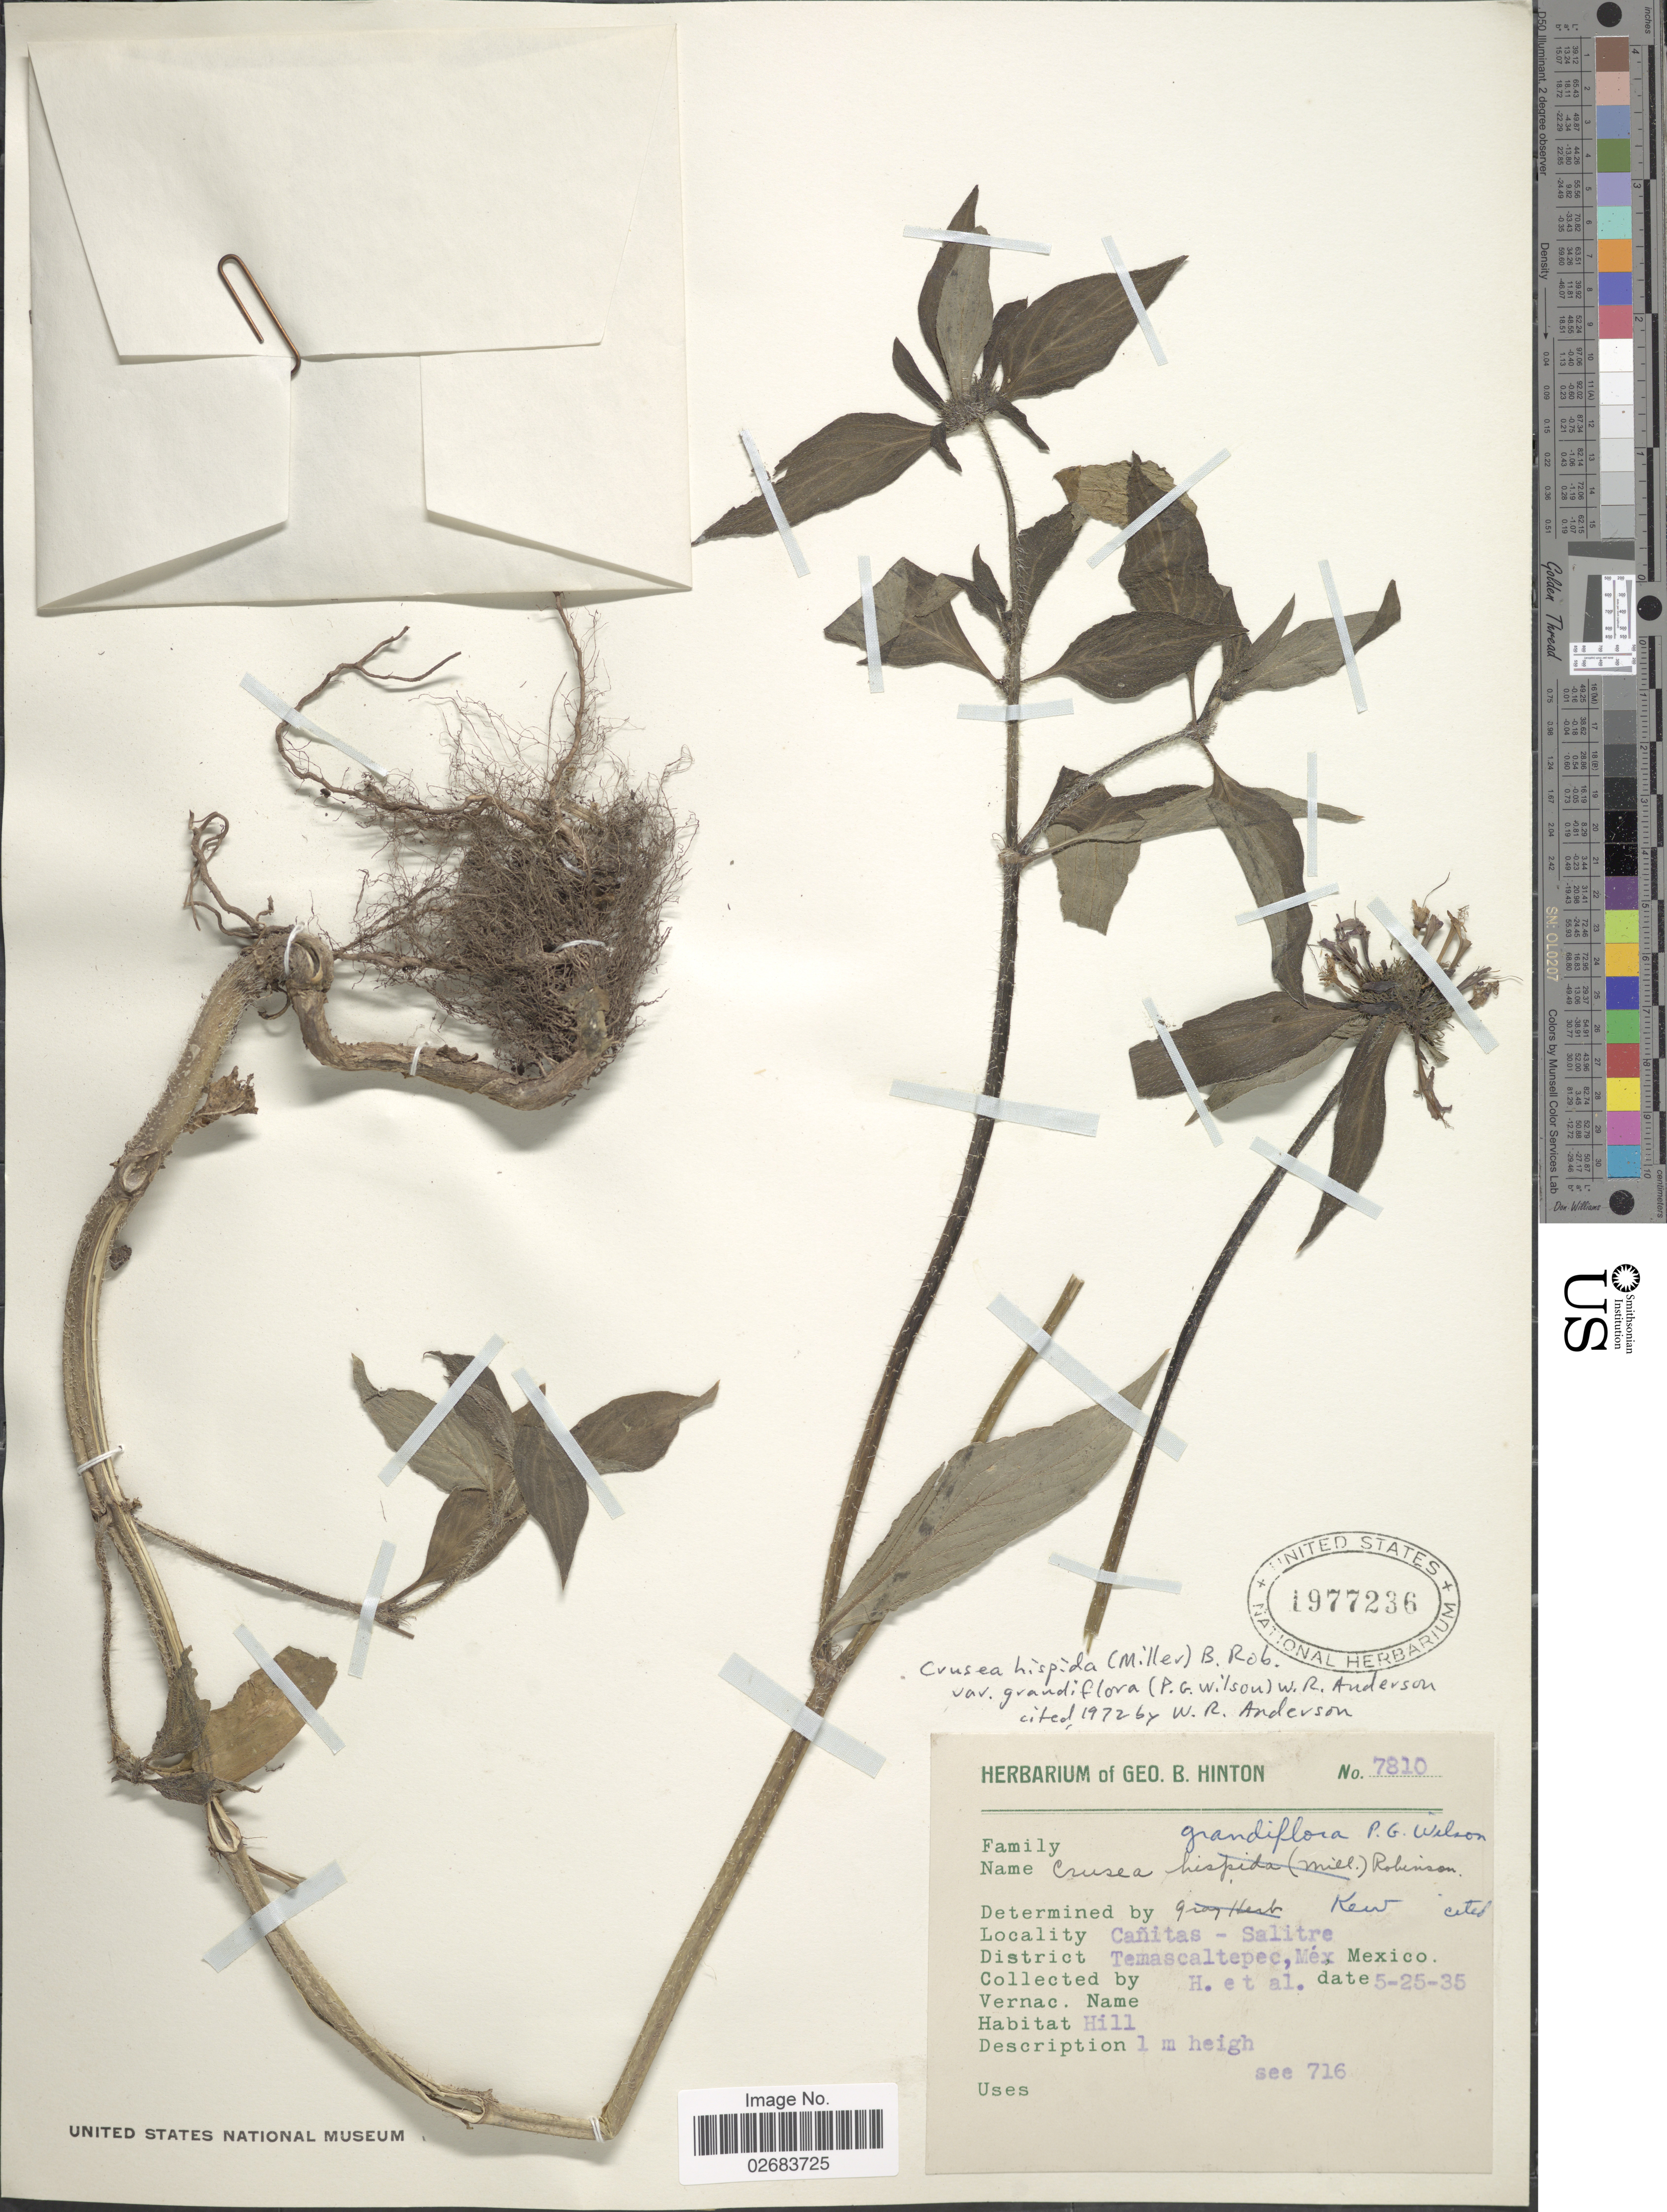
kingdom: Plantae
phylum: Tracheophyta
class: Magnoliopsida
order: Gentianales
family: Rubiaceae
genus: Crusea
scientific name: Crusea hispida var. grandiflora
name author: (Paul G. Wilson) W.R. Anderson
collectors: G. B. Hinton & et al.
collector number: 7810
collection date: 1935-05-25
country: Mexico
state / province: México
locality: Canitas-Salitre. District Temascaltepec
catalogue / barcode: US 1977236